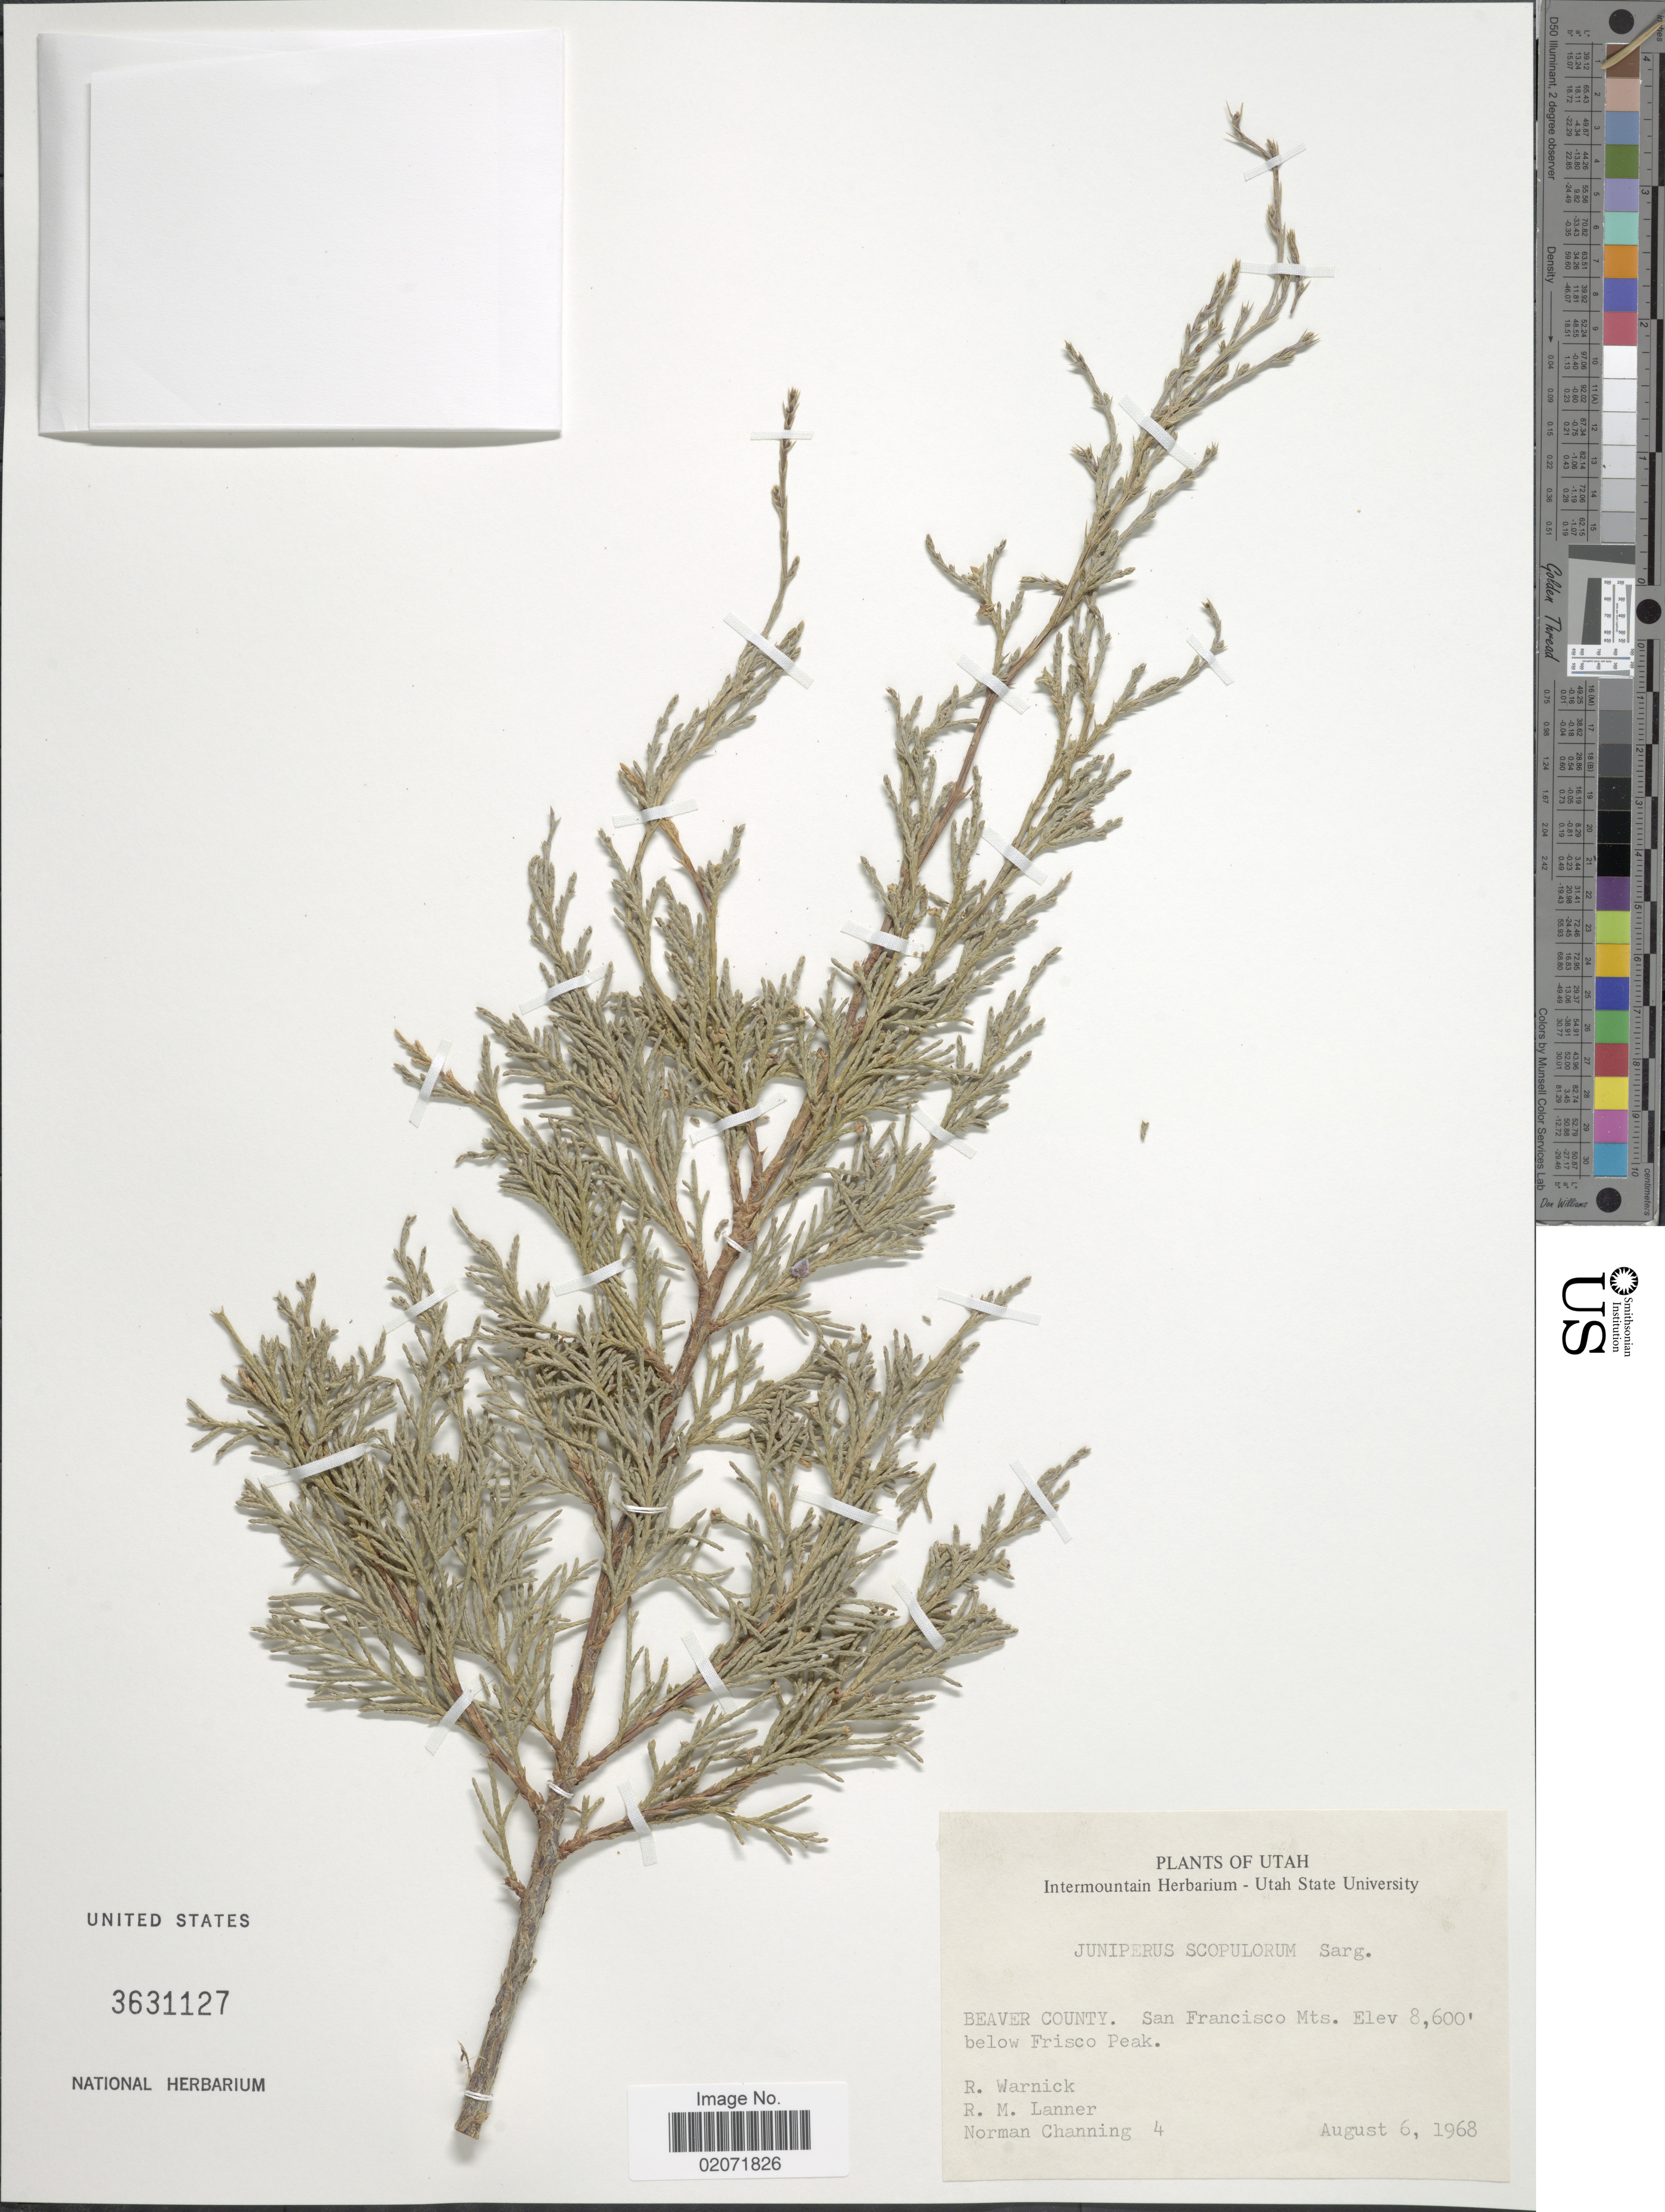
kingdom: Plantae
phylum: Tracheophyta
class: Pinopsida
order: Pinales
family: Cupressaceae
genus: Juniperus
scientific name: Juniperus scopulorum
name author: Sarg.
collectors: R. Warnick, R. Lanner & N. Channing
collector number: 4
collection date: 1968-08-06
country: United States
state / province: Utah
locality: Beaver County. San Francisco Mts. below Frisco Peak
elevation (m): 2621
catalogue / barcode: US 3631127